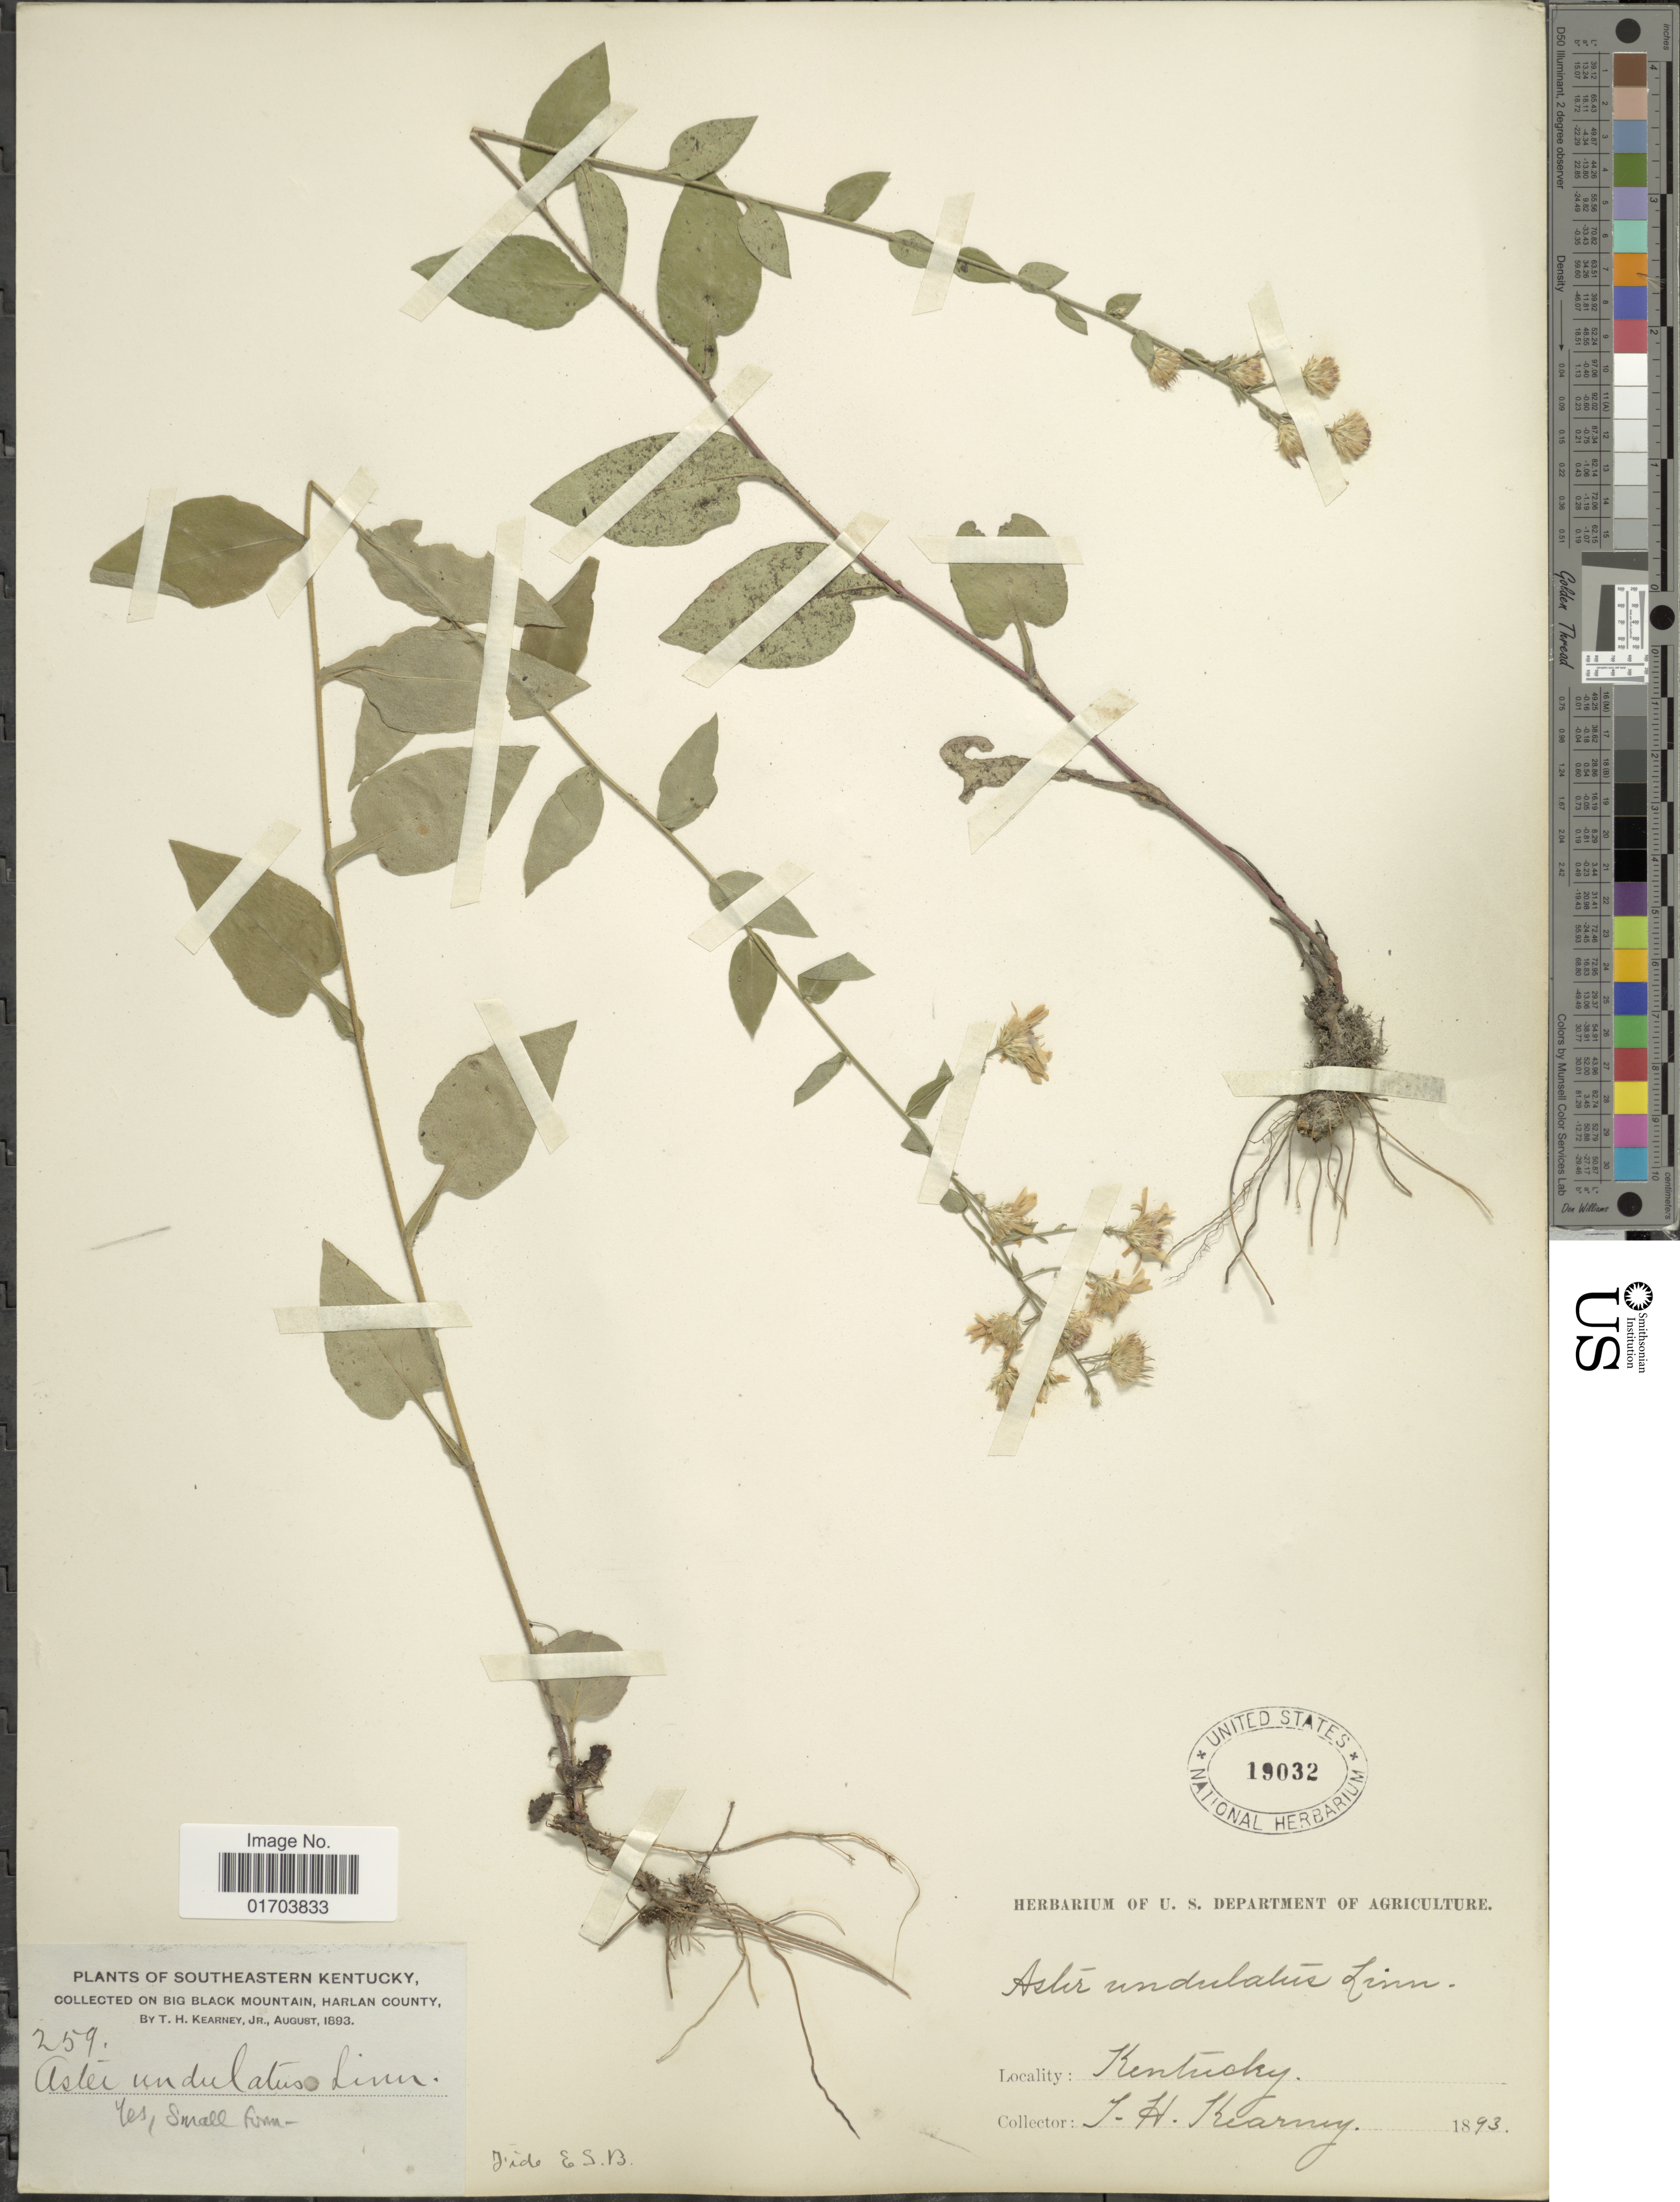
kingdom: Plantae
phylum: Tracheophyta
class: Magnoliopsida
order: Asterales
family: Asteraceae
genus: Symphyotrichum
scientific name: Symphyotrichum undulatum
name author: (L.) G.L. Nesom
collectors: T. H. Kearney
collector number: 259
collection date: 1893-08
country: United States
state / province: Kentucky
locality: Southeastern Kentucky, on Big Black Mountain, Harlan County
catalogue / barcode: US 19032